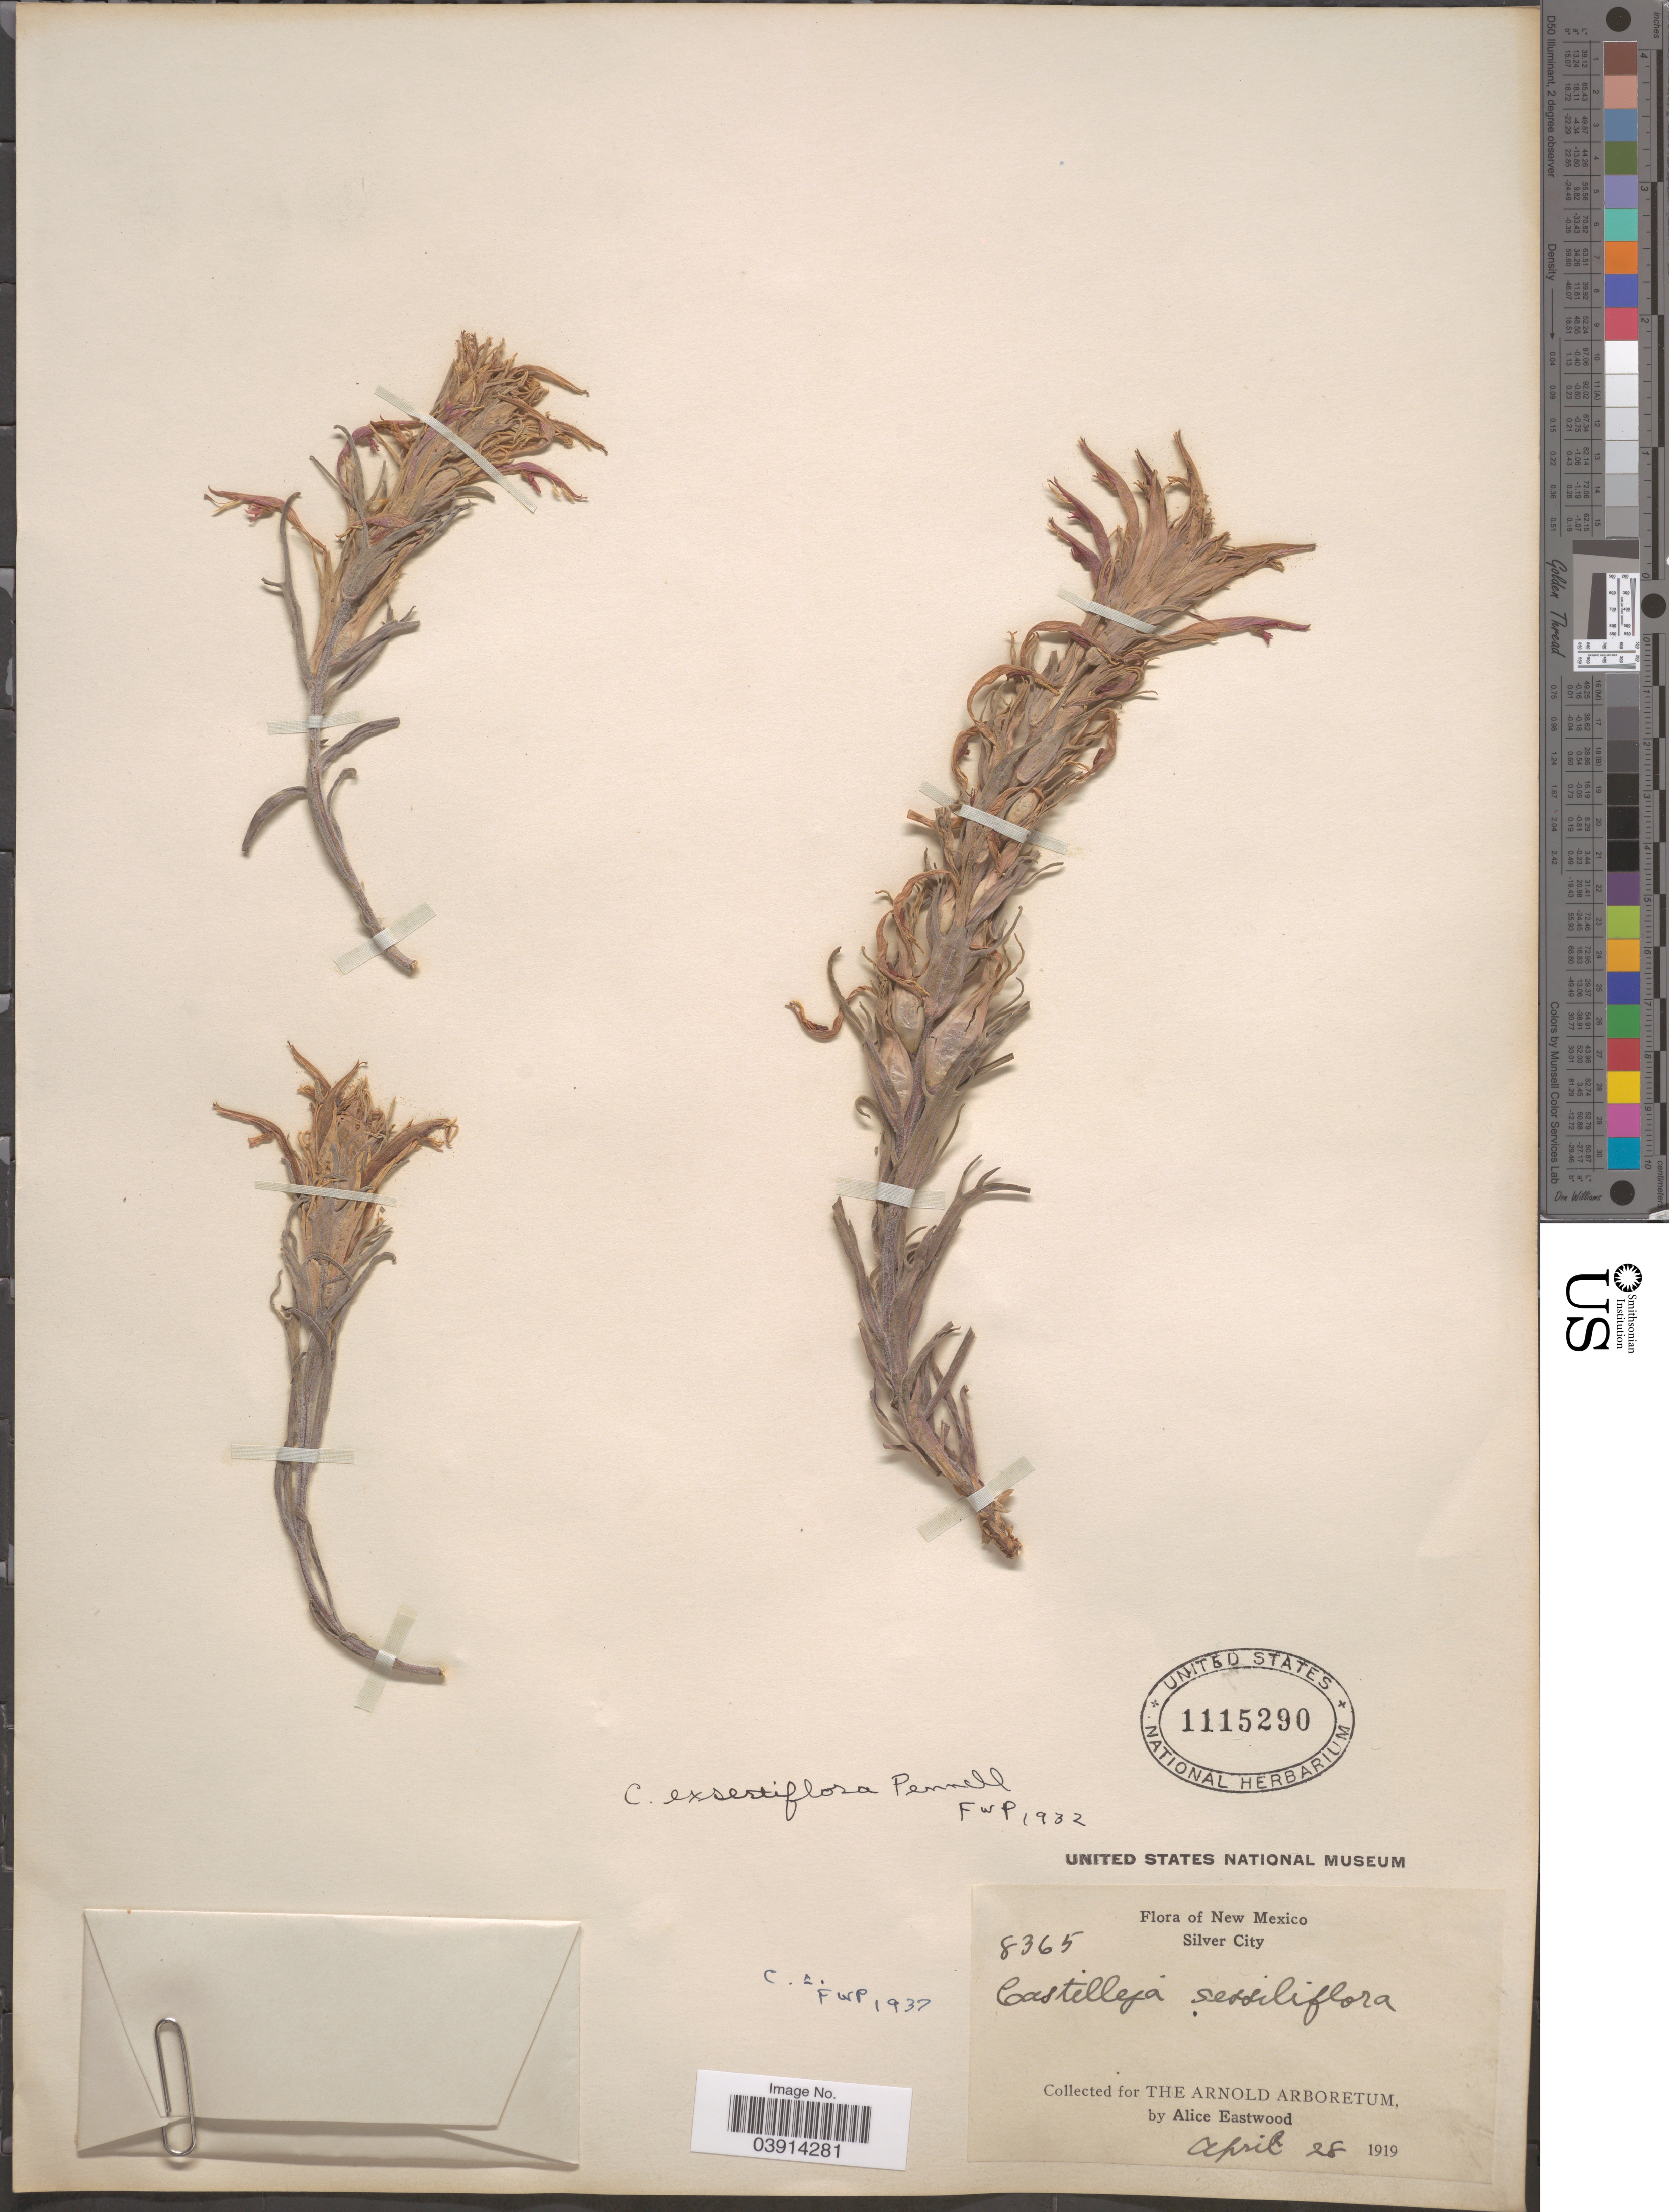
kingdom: Plantae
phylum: Tracheophyta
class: Magnoliopsida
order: Lamiales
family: Orobanchaceae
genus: Castilleja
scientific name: Castilleja sessiliflora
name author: Pursh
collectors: A. Eastwood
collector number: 8365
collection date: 1919-04-28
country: United States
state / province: New Mexico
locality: Silver City.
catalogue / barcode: US 1115290